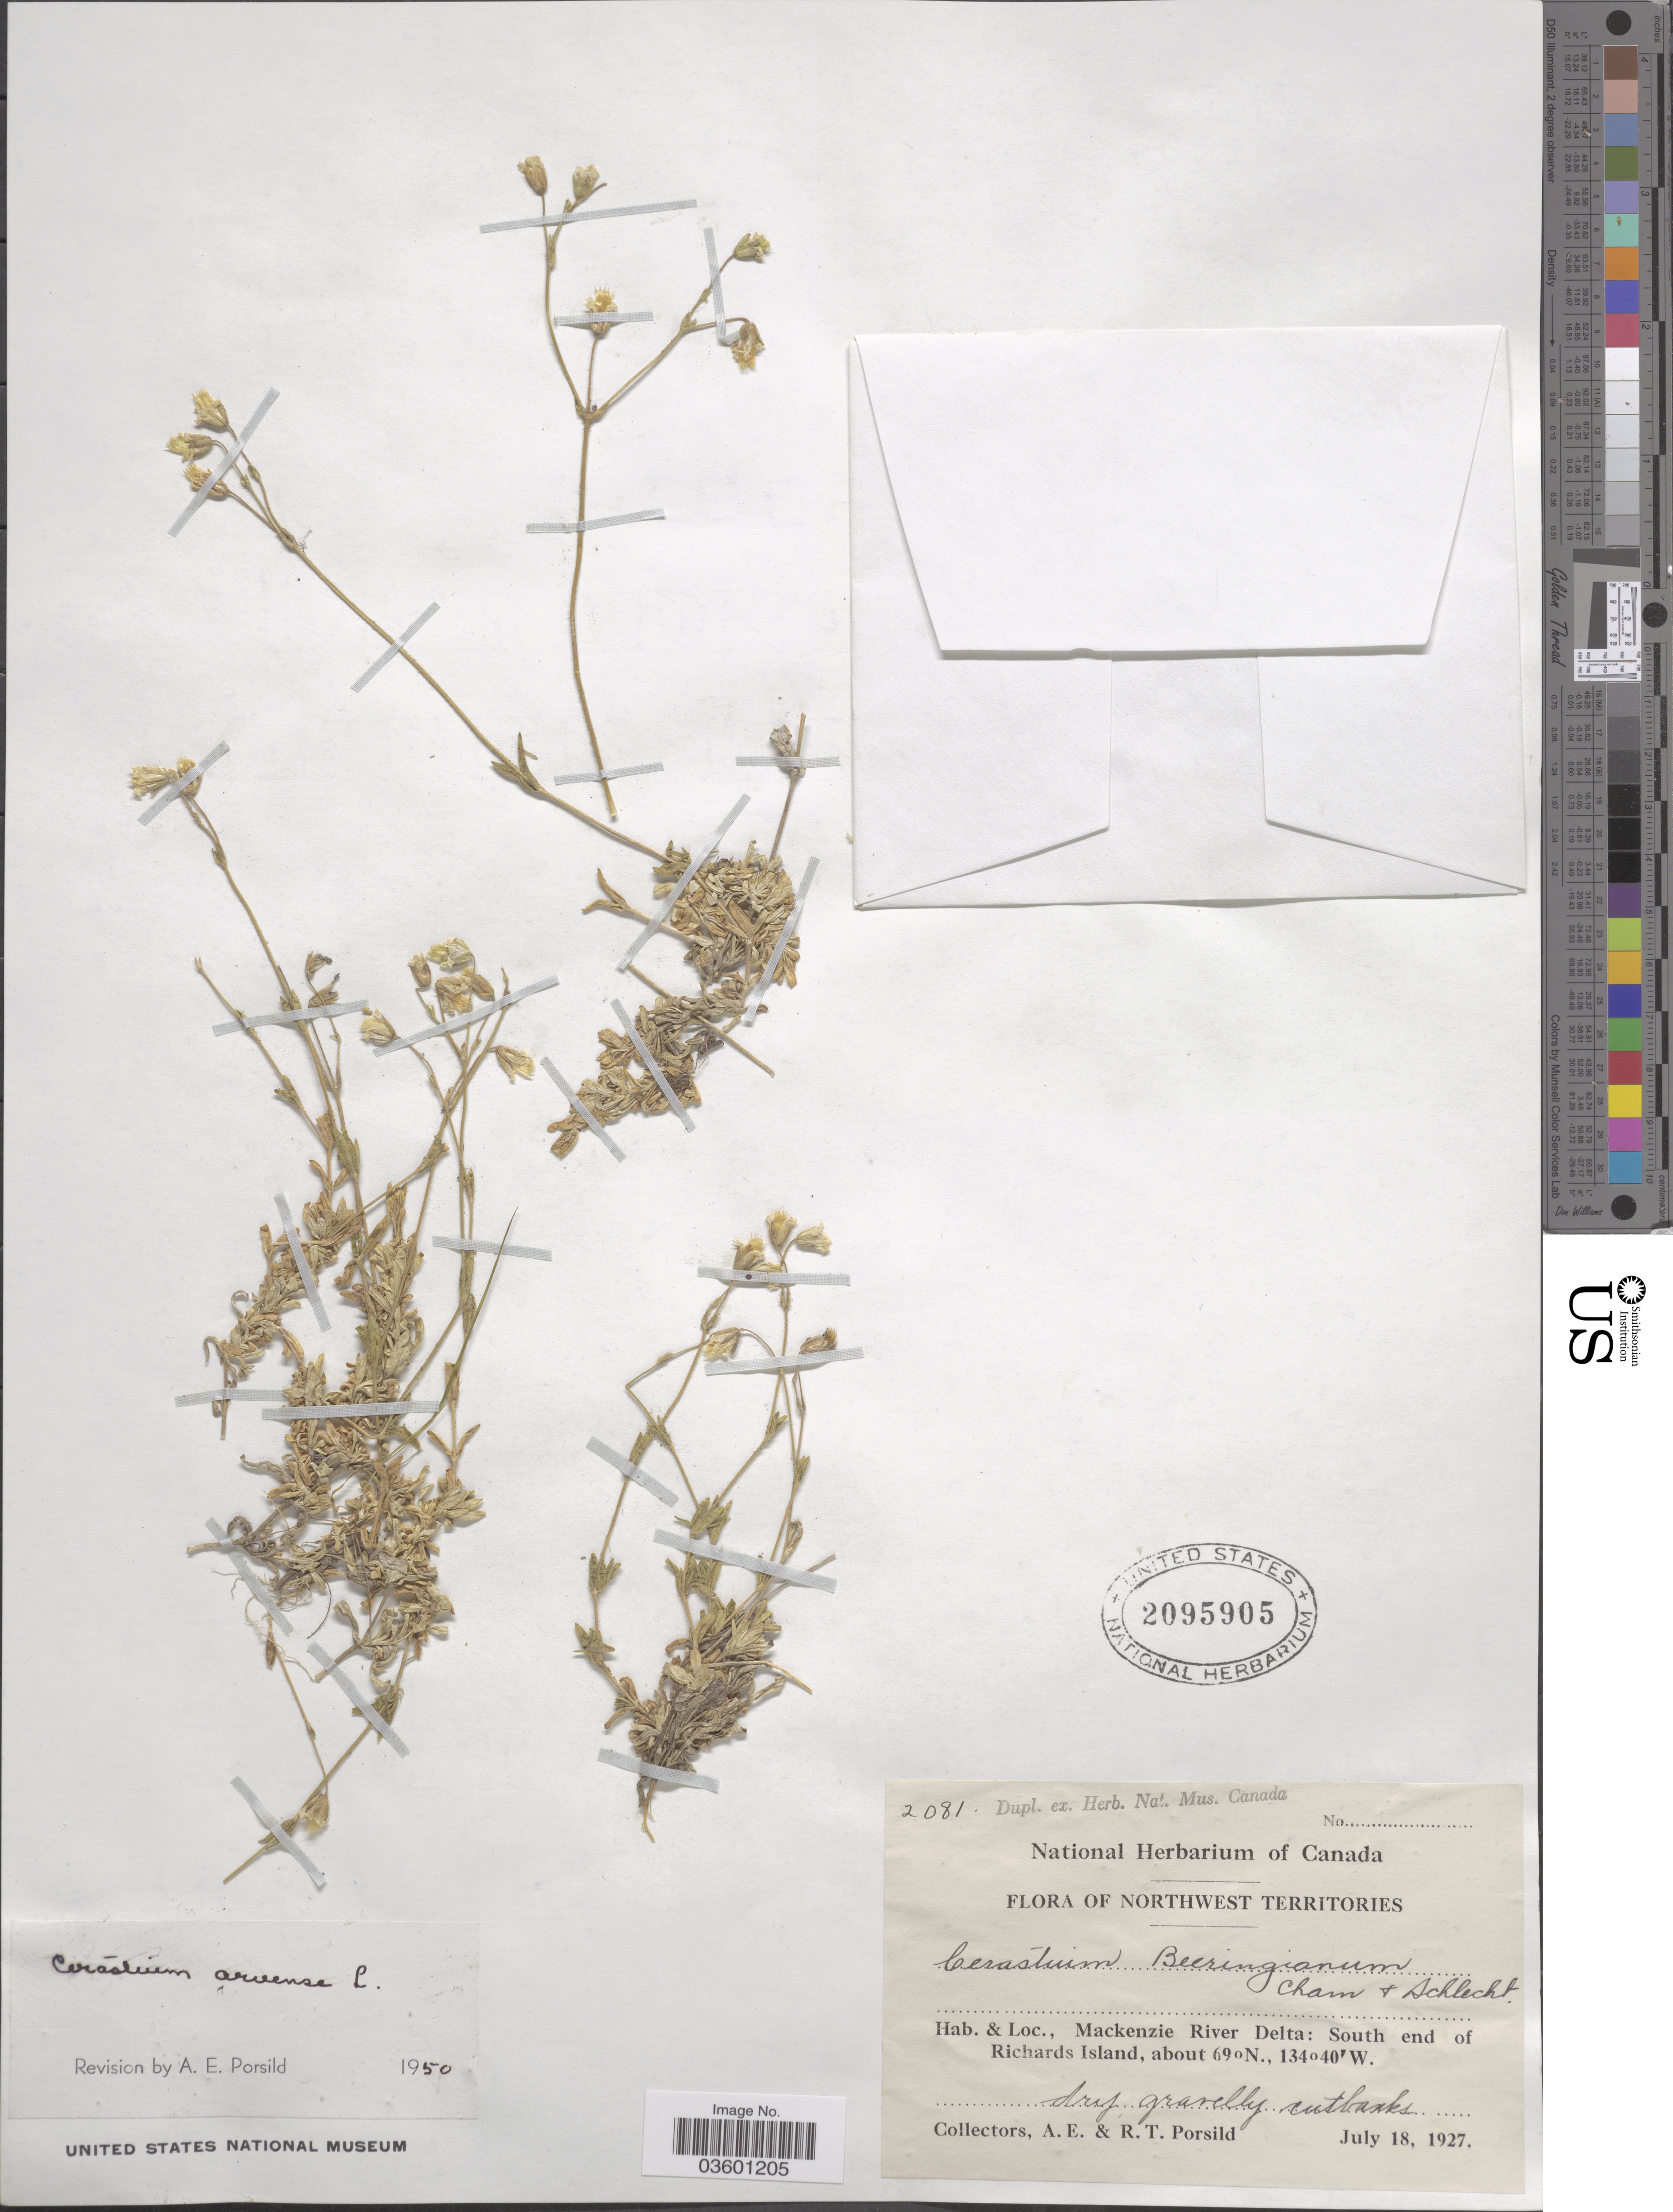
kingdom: Plantae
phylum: Tracheophyta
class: Magnoliopsida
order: Caryophyllales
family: Caryophyllaceae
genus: Cerastium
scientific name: Cerastium arvense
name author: L.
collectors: A. E. Porsild & R. T. Porsild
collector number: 2081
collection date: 1927-07-18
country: Canada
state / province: Northwest Territories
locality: Mackenzie River Delta: South end of Richards Island.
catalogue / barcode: US 2095905